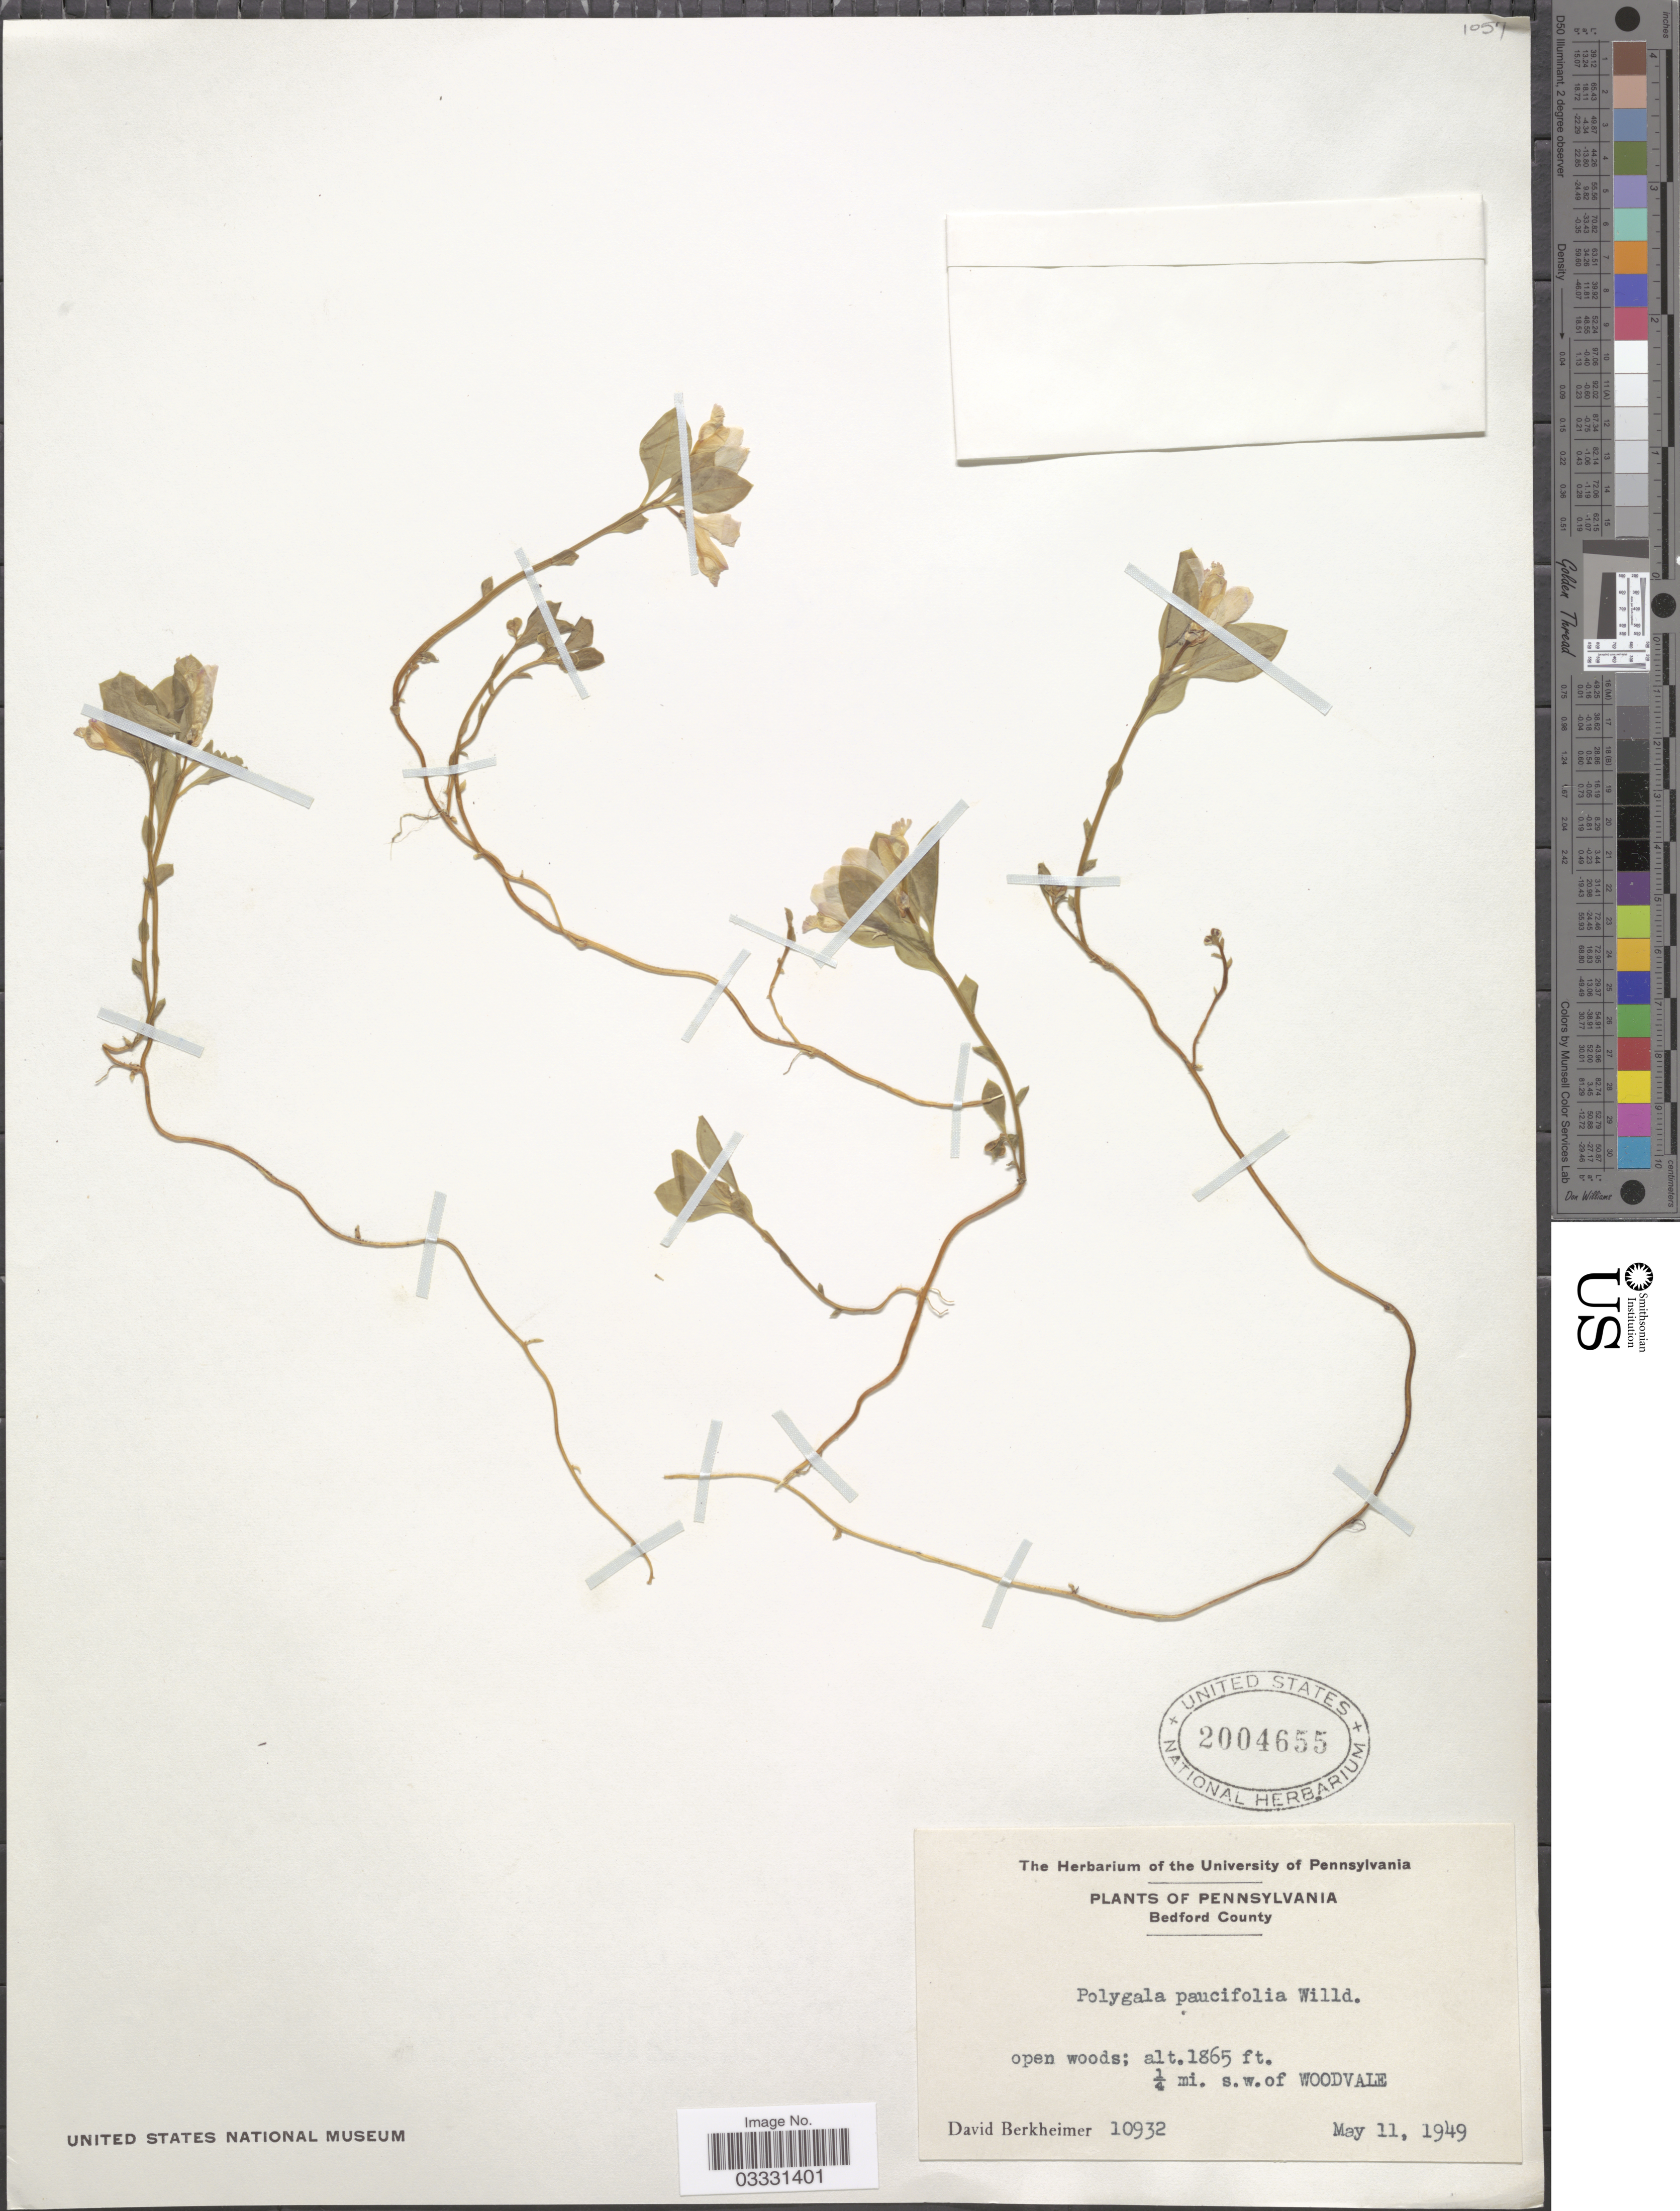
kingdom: Plantae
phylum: Tracheophyta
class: Magnoliopsida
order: Fabales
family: Polygalaceae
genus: Polygaloides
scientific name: Polygaloides paucifolia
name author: (Willd.) J.R. Abbott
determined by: Strong, Mark T., (BOT), Smithsonian Institution - National Museum of Natural History (UNITED STATES)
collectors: D. Berkheimer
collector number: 10932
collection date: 1949-05-11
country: United States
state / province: Pennsylvania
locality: Bedforth County. ¼ mi. s.w. of Woodvale.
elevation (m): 568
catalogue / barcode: US 2004655